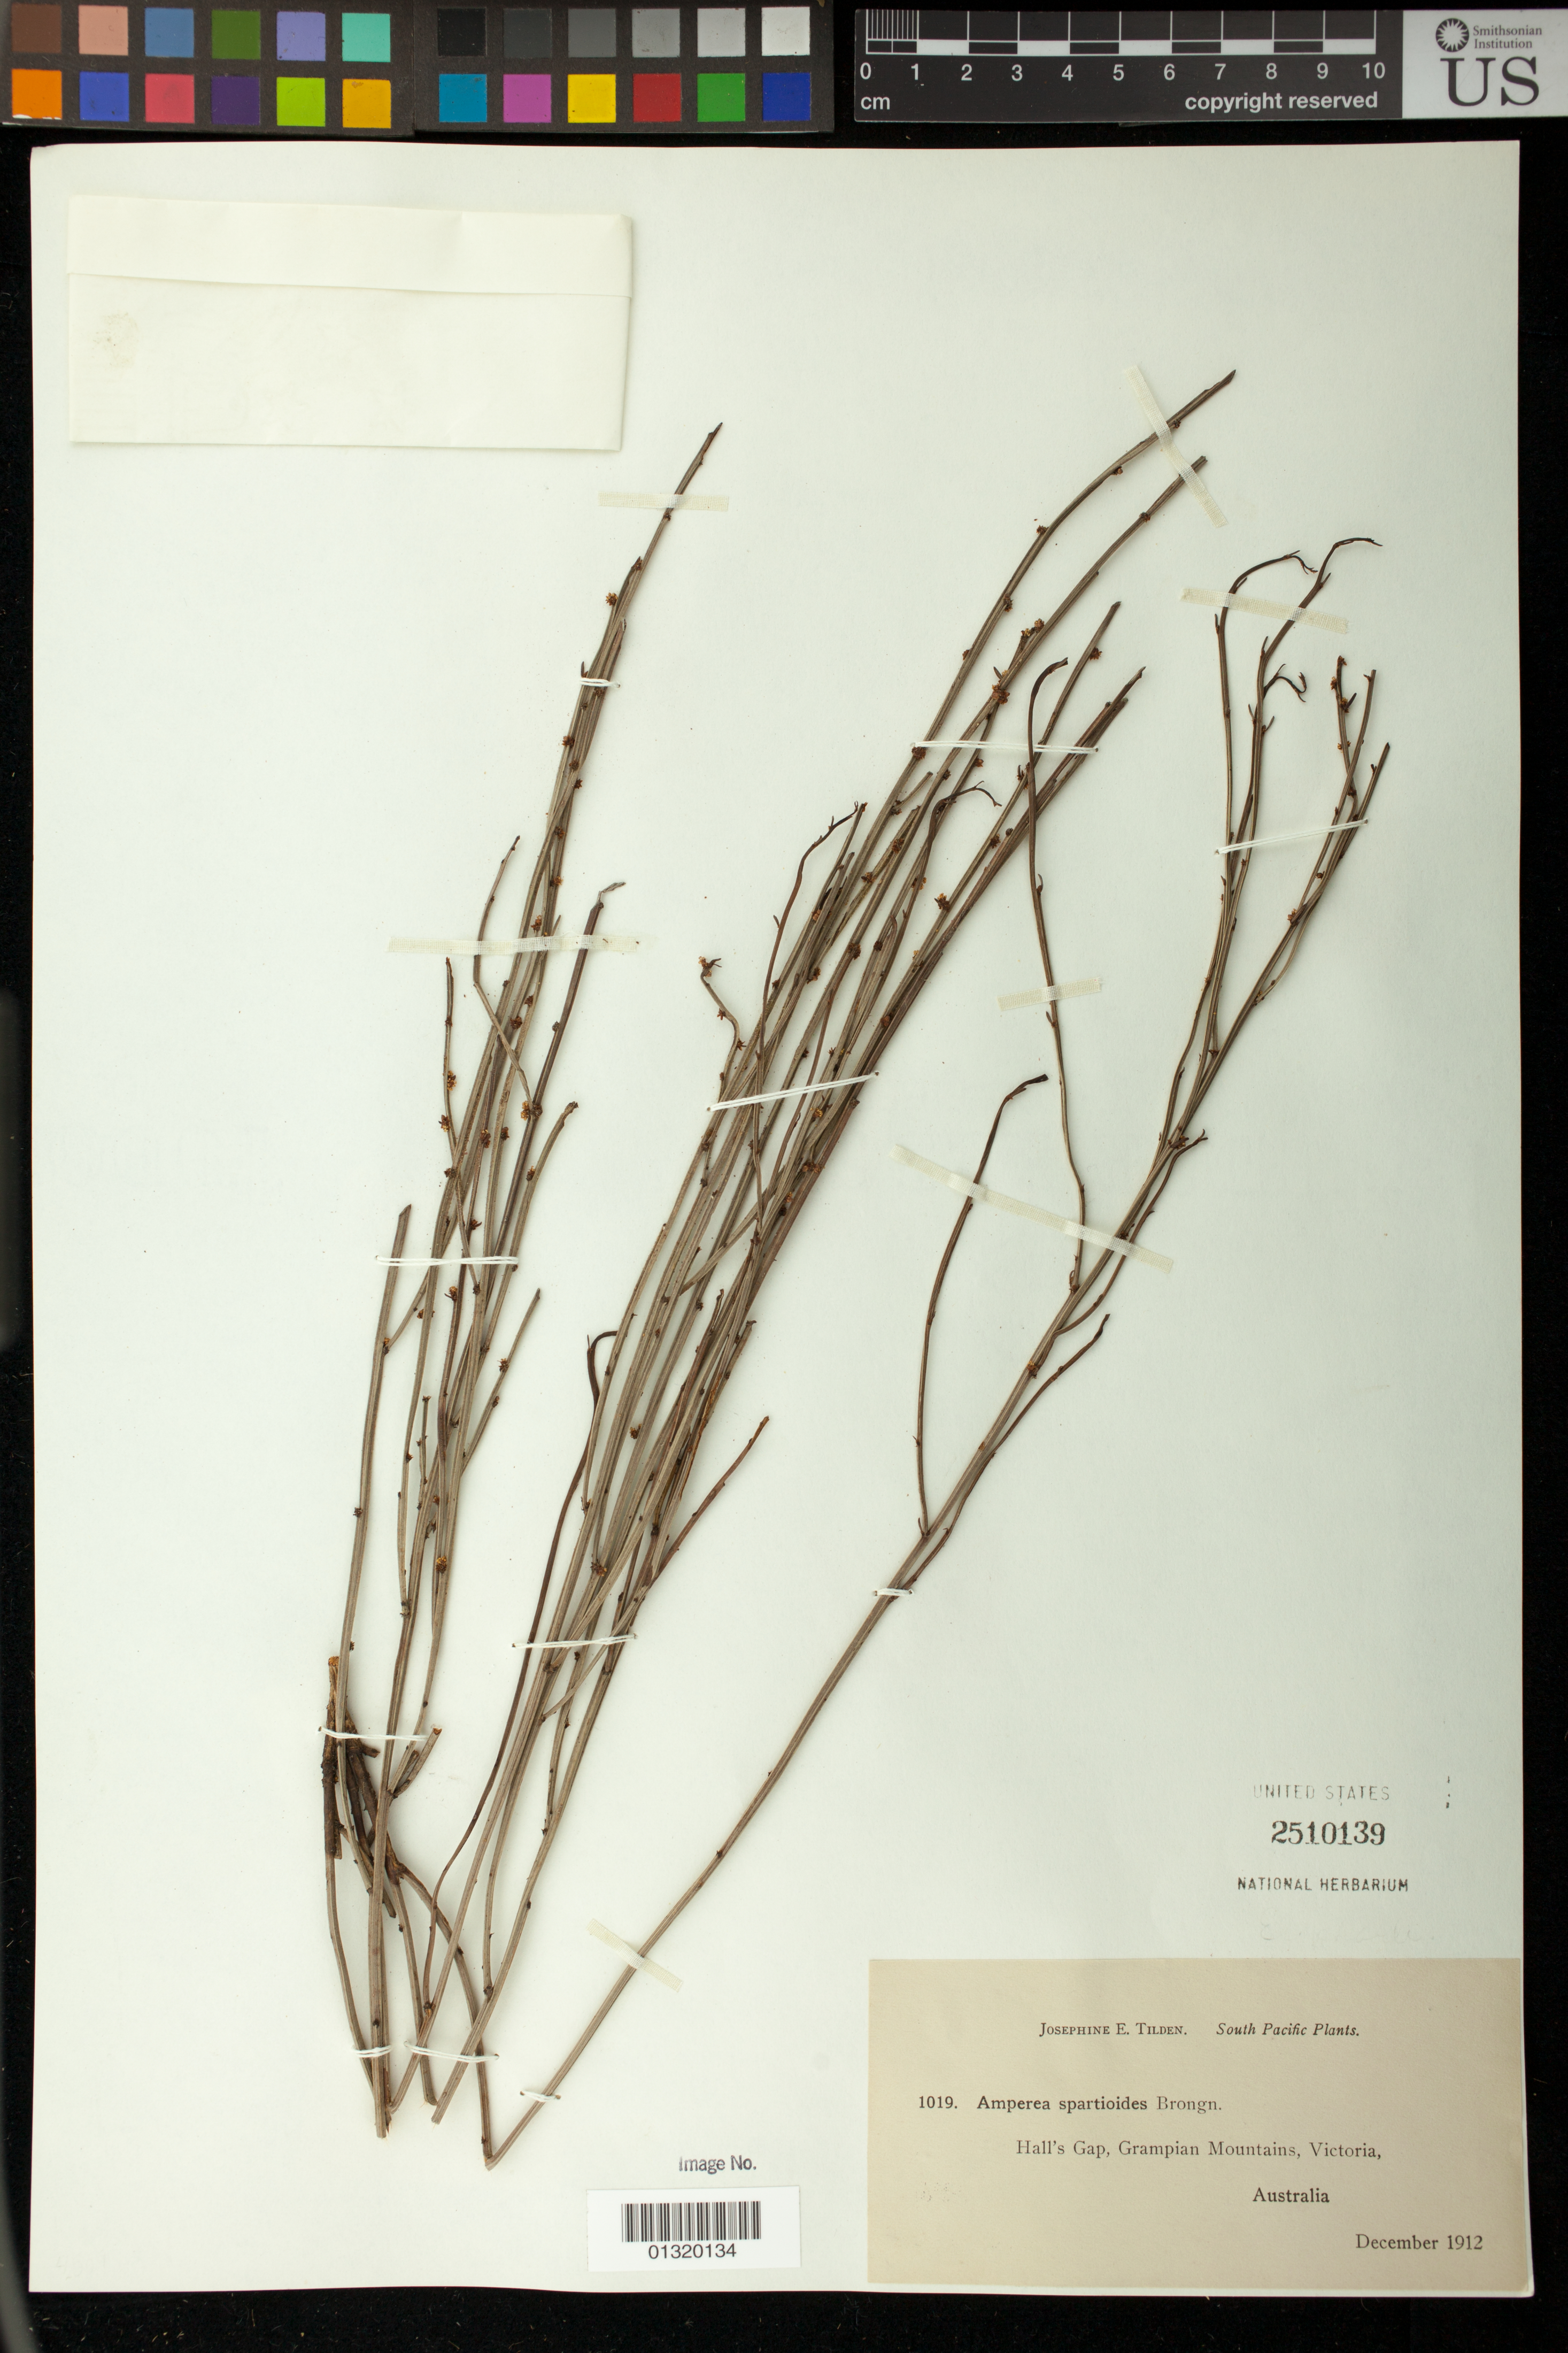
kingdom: Plantae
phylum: Tracheophyta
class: Magnoliopsida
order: Malpighiales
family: Euphorbiaceae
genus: Amperea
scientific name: Amperea xiphoclada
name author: Druce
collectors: J. E. Tilden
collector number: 1019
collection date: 1912-12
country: Australia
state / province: Victoria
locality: Hall's Gap [Halls Gap], Grampian Mountains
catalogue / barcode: US 2510139